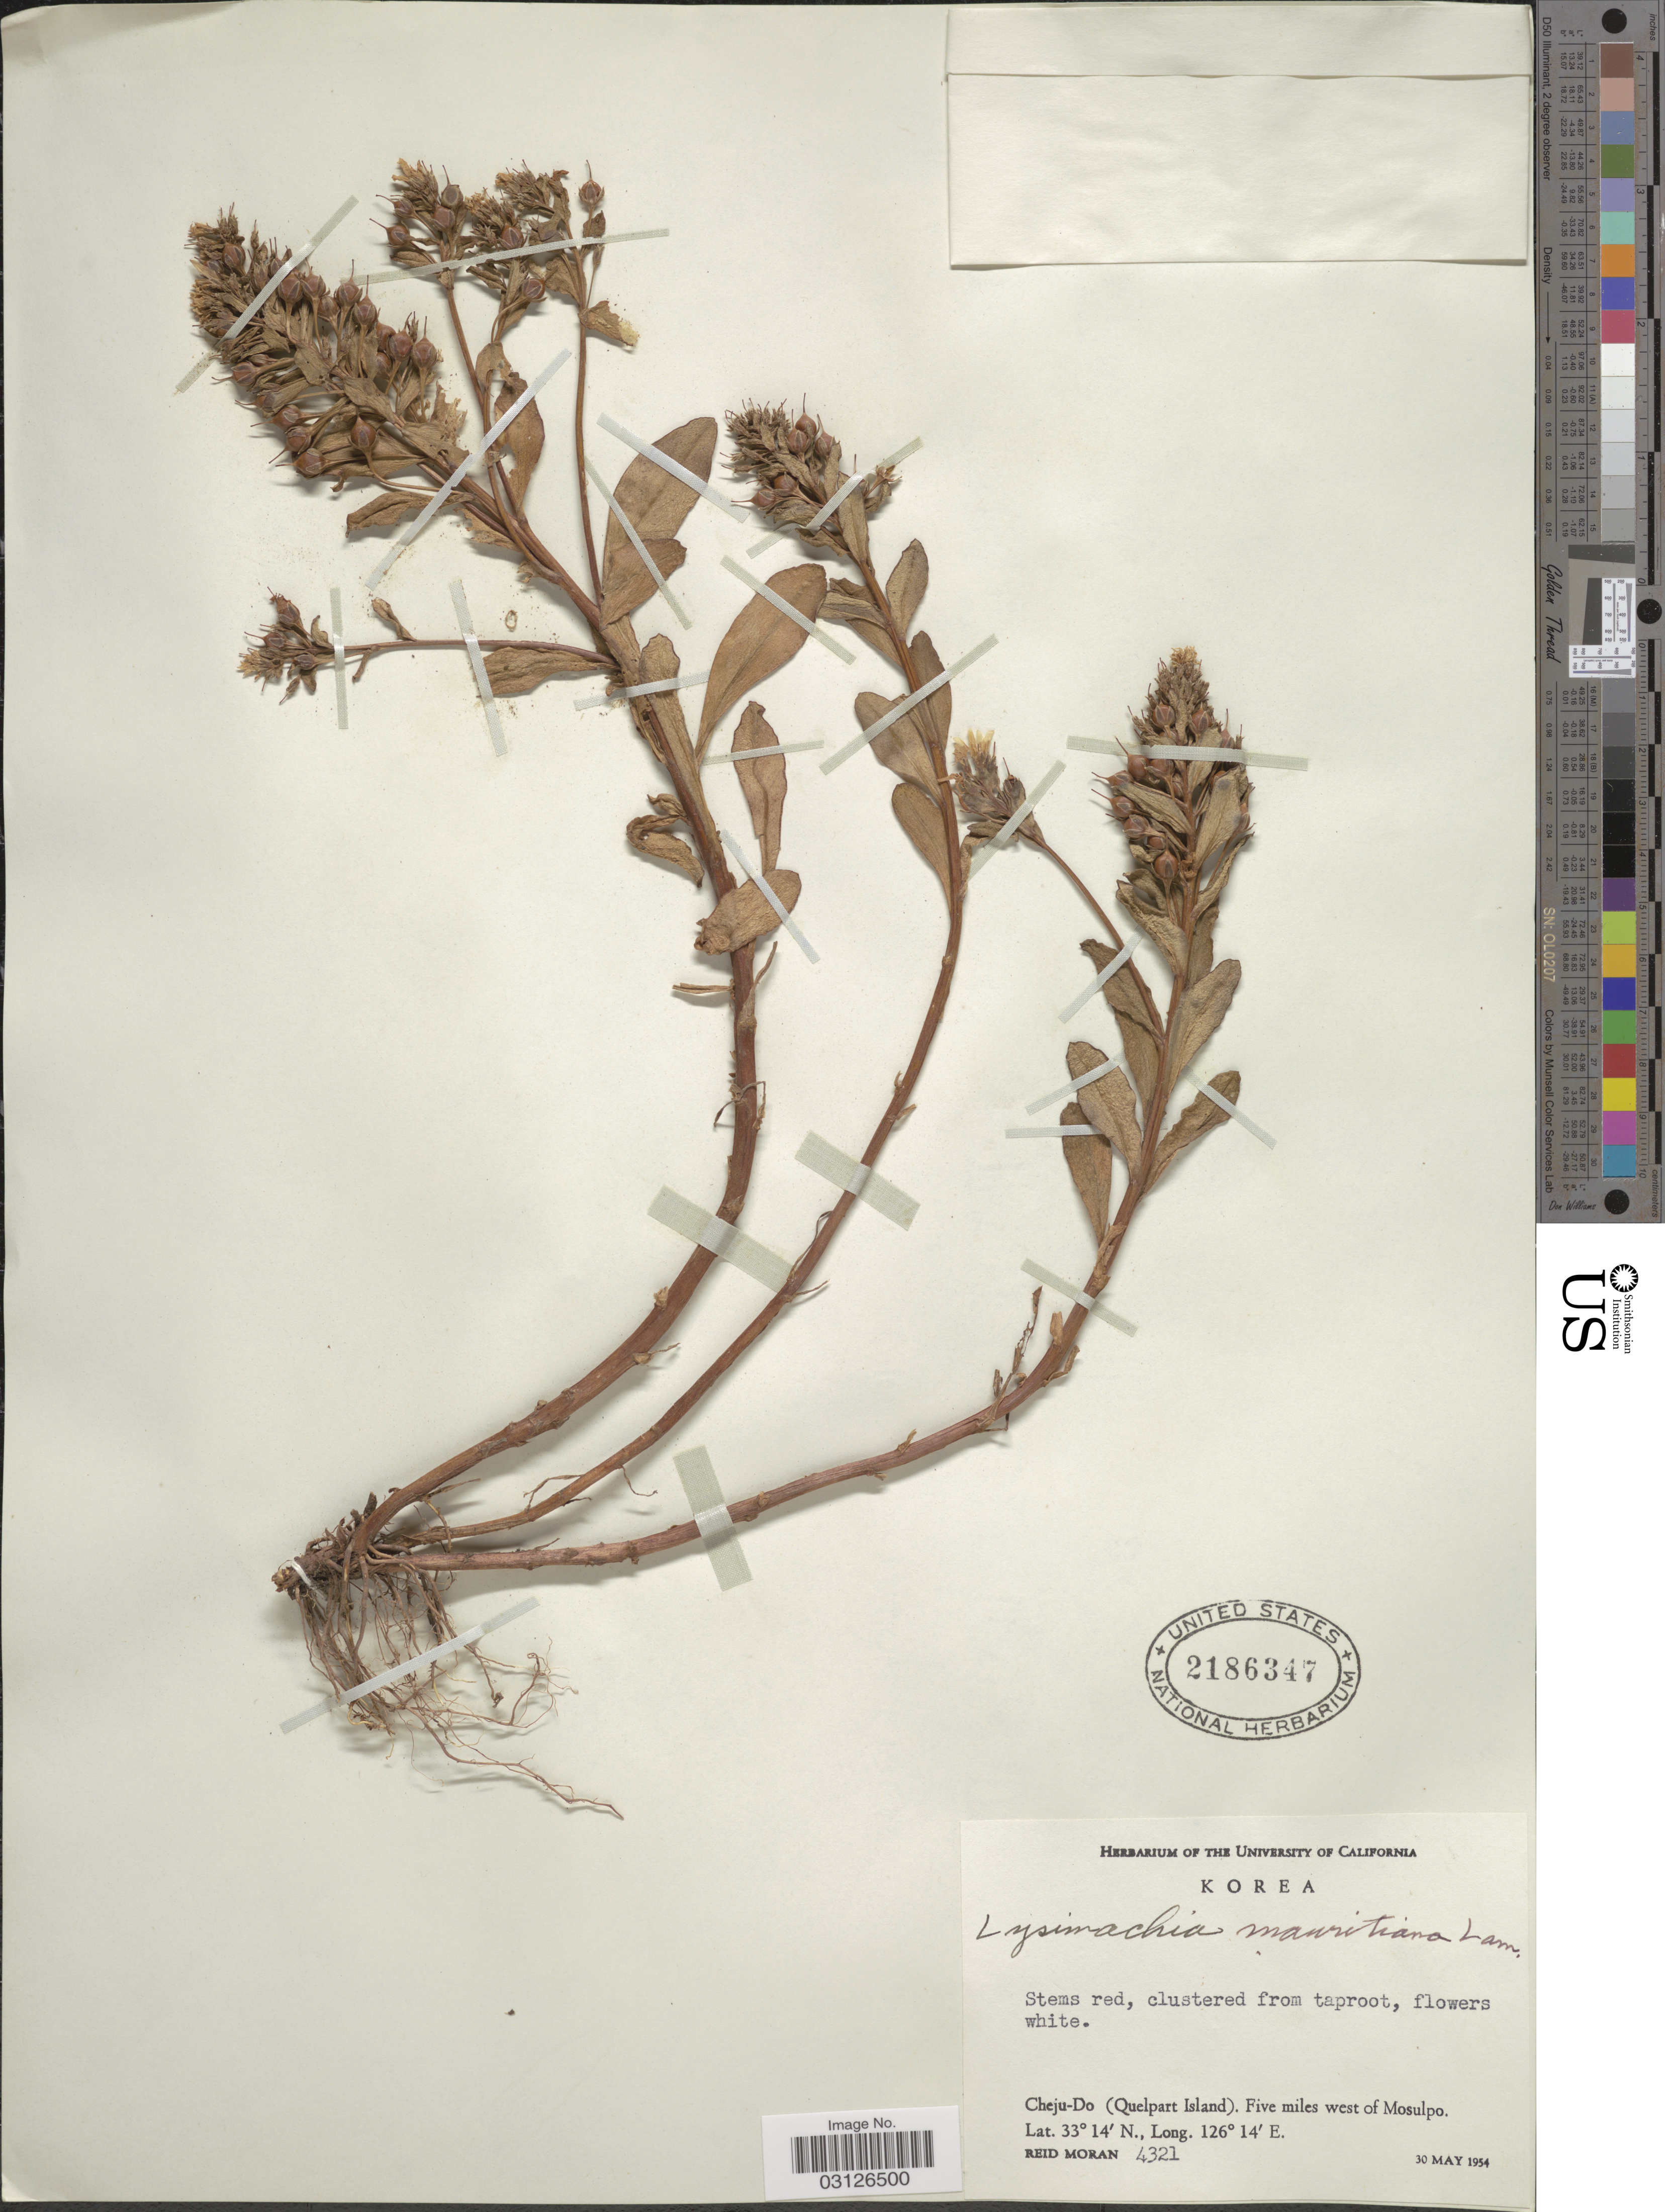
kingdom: Plantae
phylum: Tracheophyta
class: Magnoliopsida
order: Ericales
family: Primulaceae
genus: Lysimachia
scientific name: Lysimachia mauritiana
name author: Lam.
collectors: R. V. Moran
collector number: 4321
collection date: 1954-05-30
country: South Korea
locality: Cheju-Do (Quelpart Island), Five miles west of Mosulpo.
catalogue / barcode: US 2186347